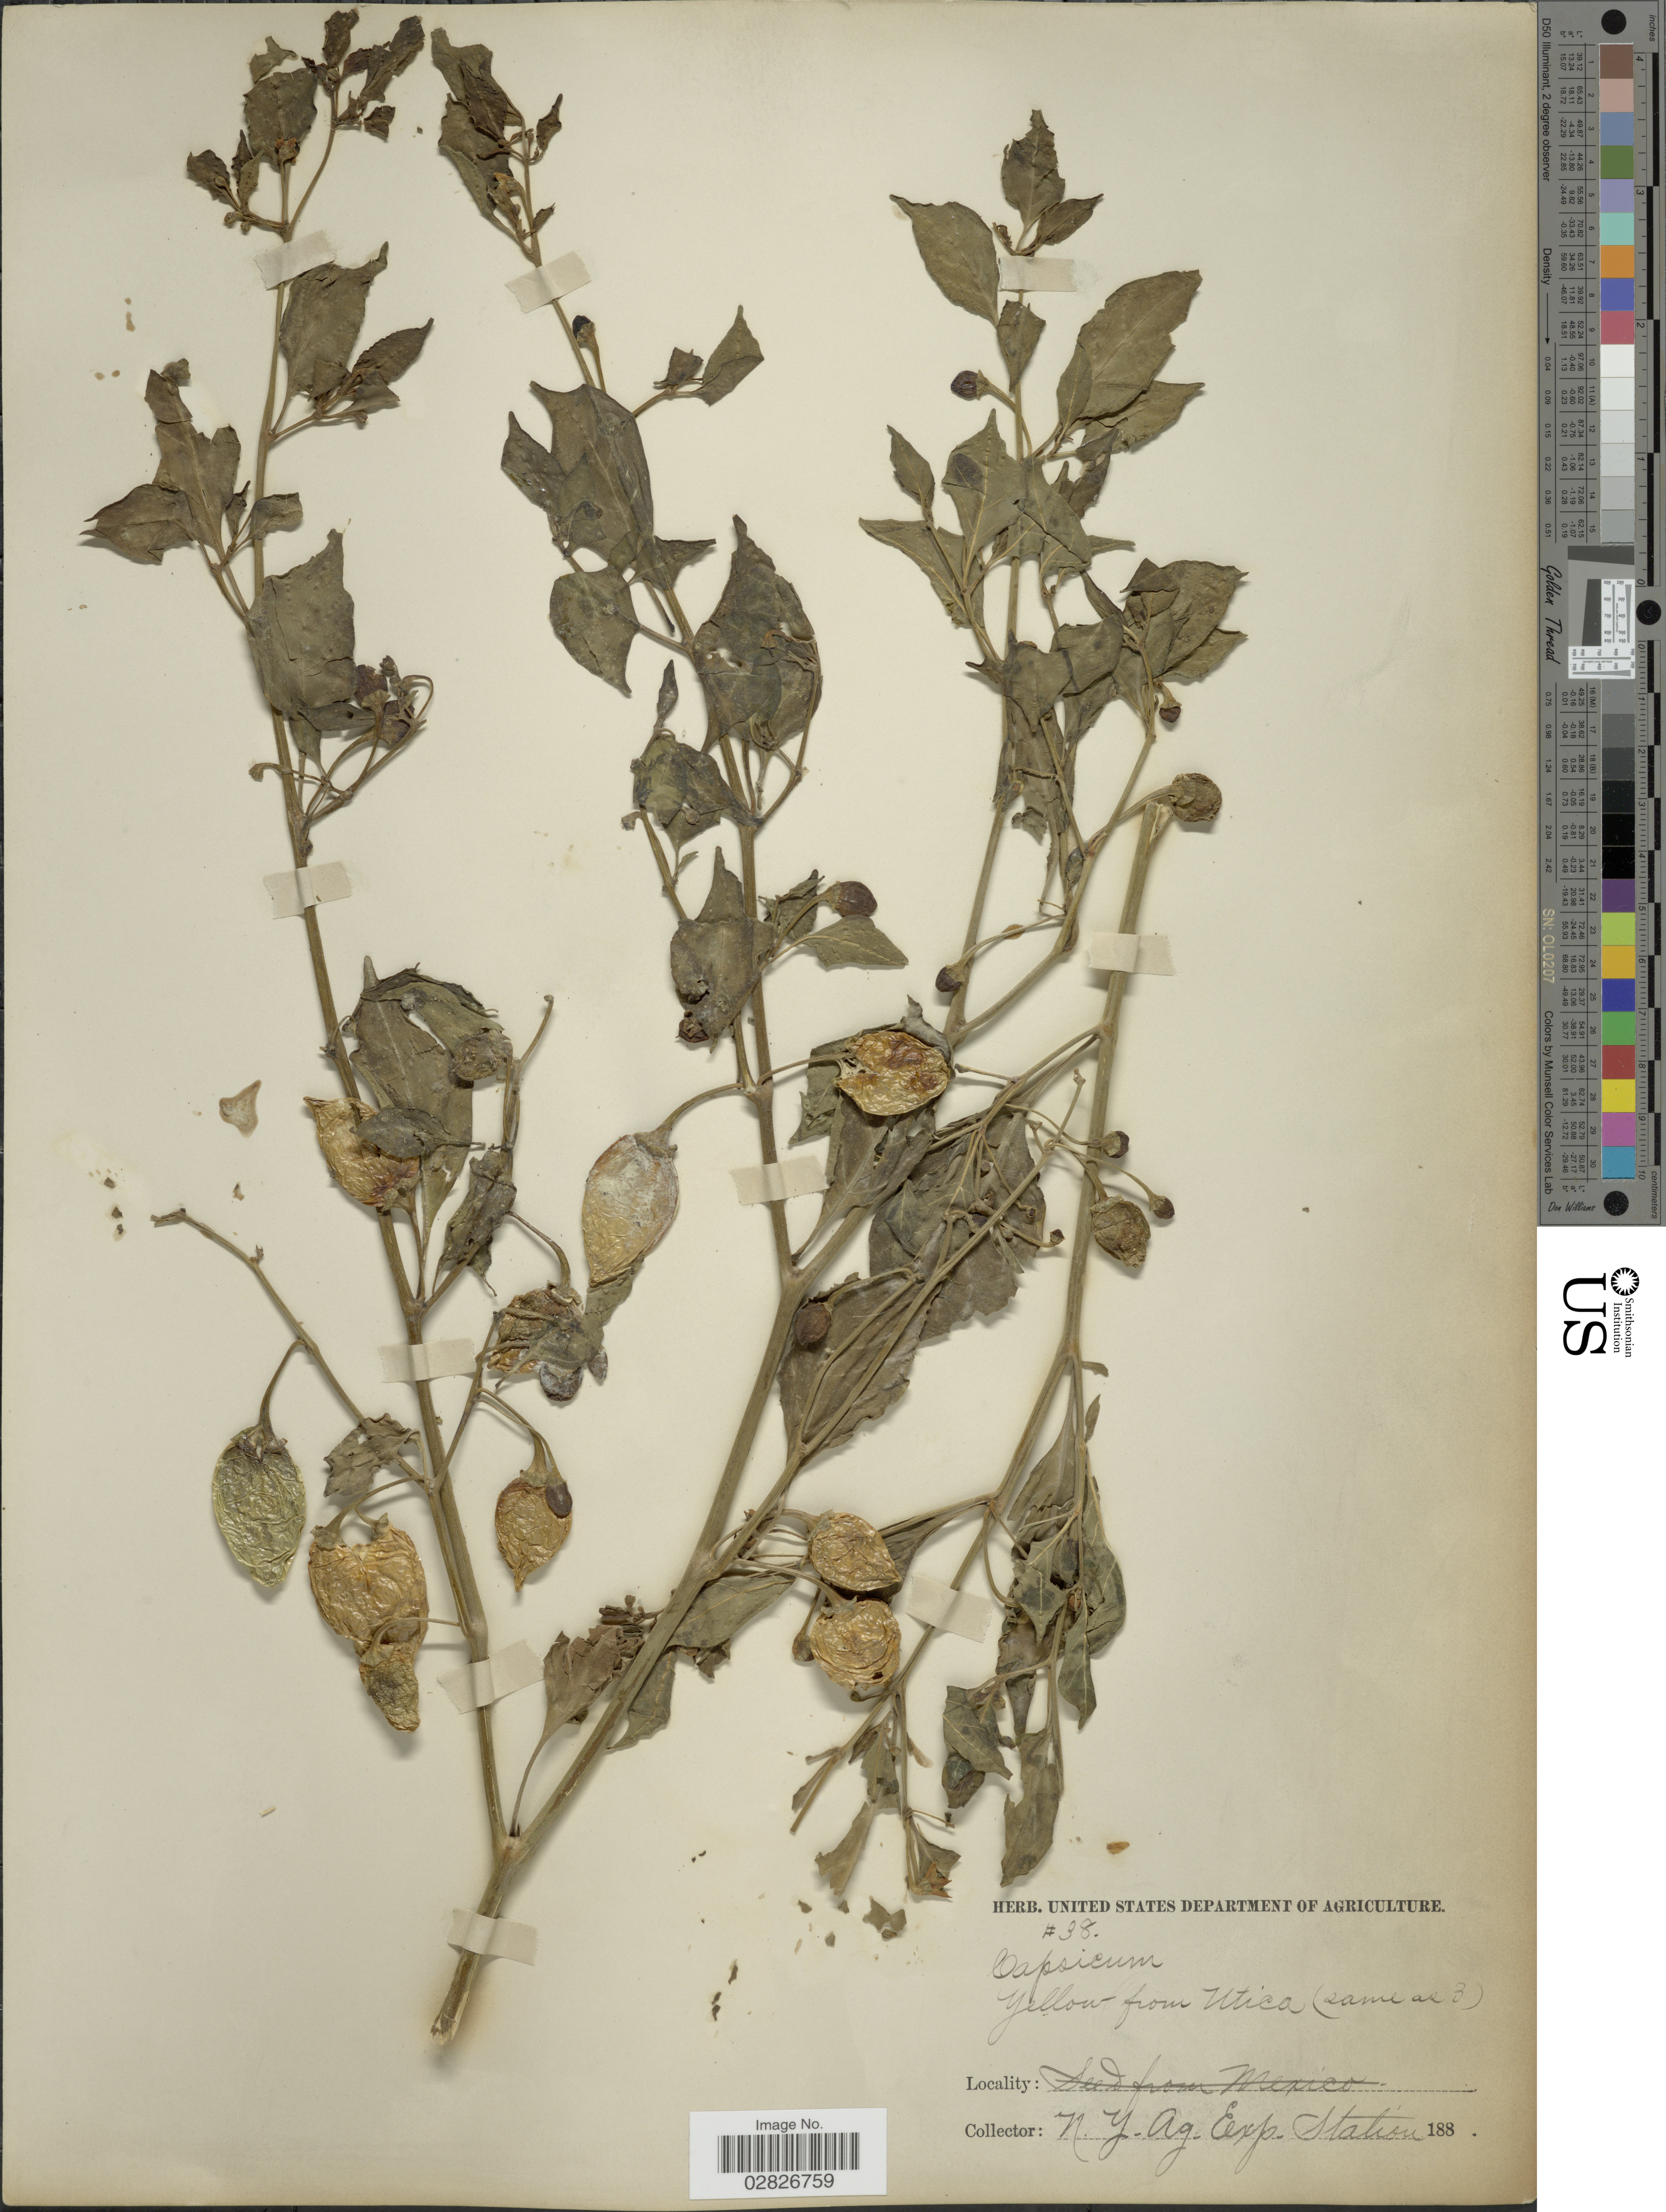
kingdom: Plantae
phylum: Tracheophyta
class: Magnoliopsida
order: Solanales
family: Solanaceae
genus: Capsicum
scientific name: Capsicum sp.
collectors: Facchini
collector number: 38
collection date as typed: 188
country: United States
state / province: New York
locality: N.Y. Ag. Exp. Station.